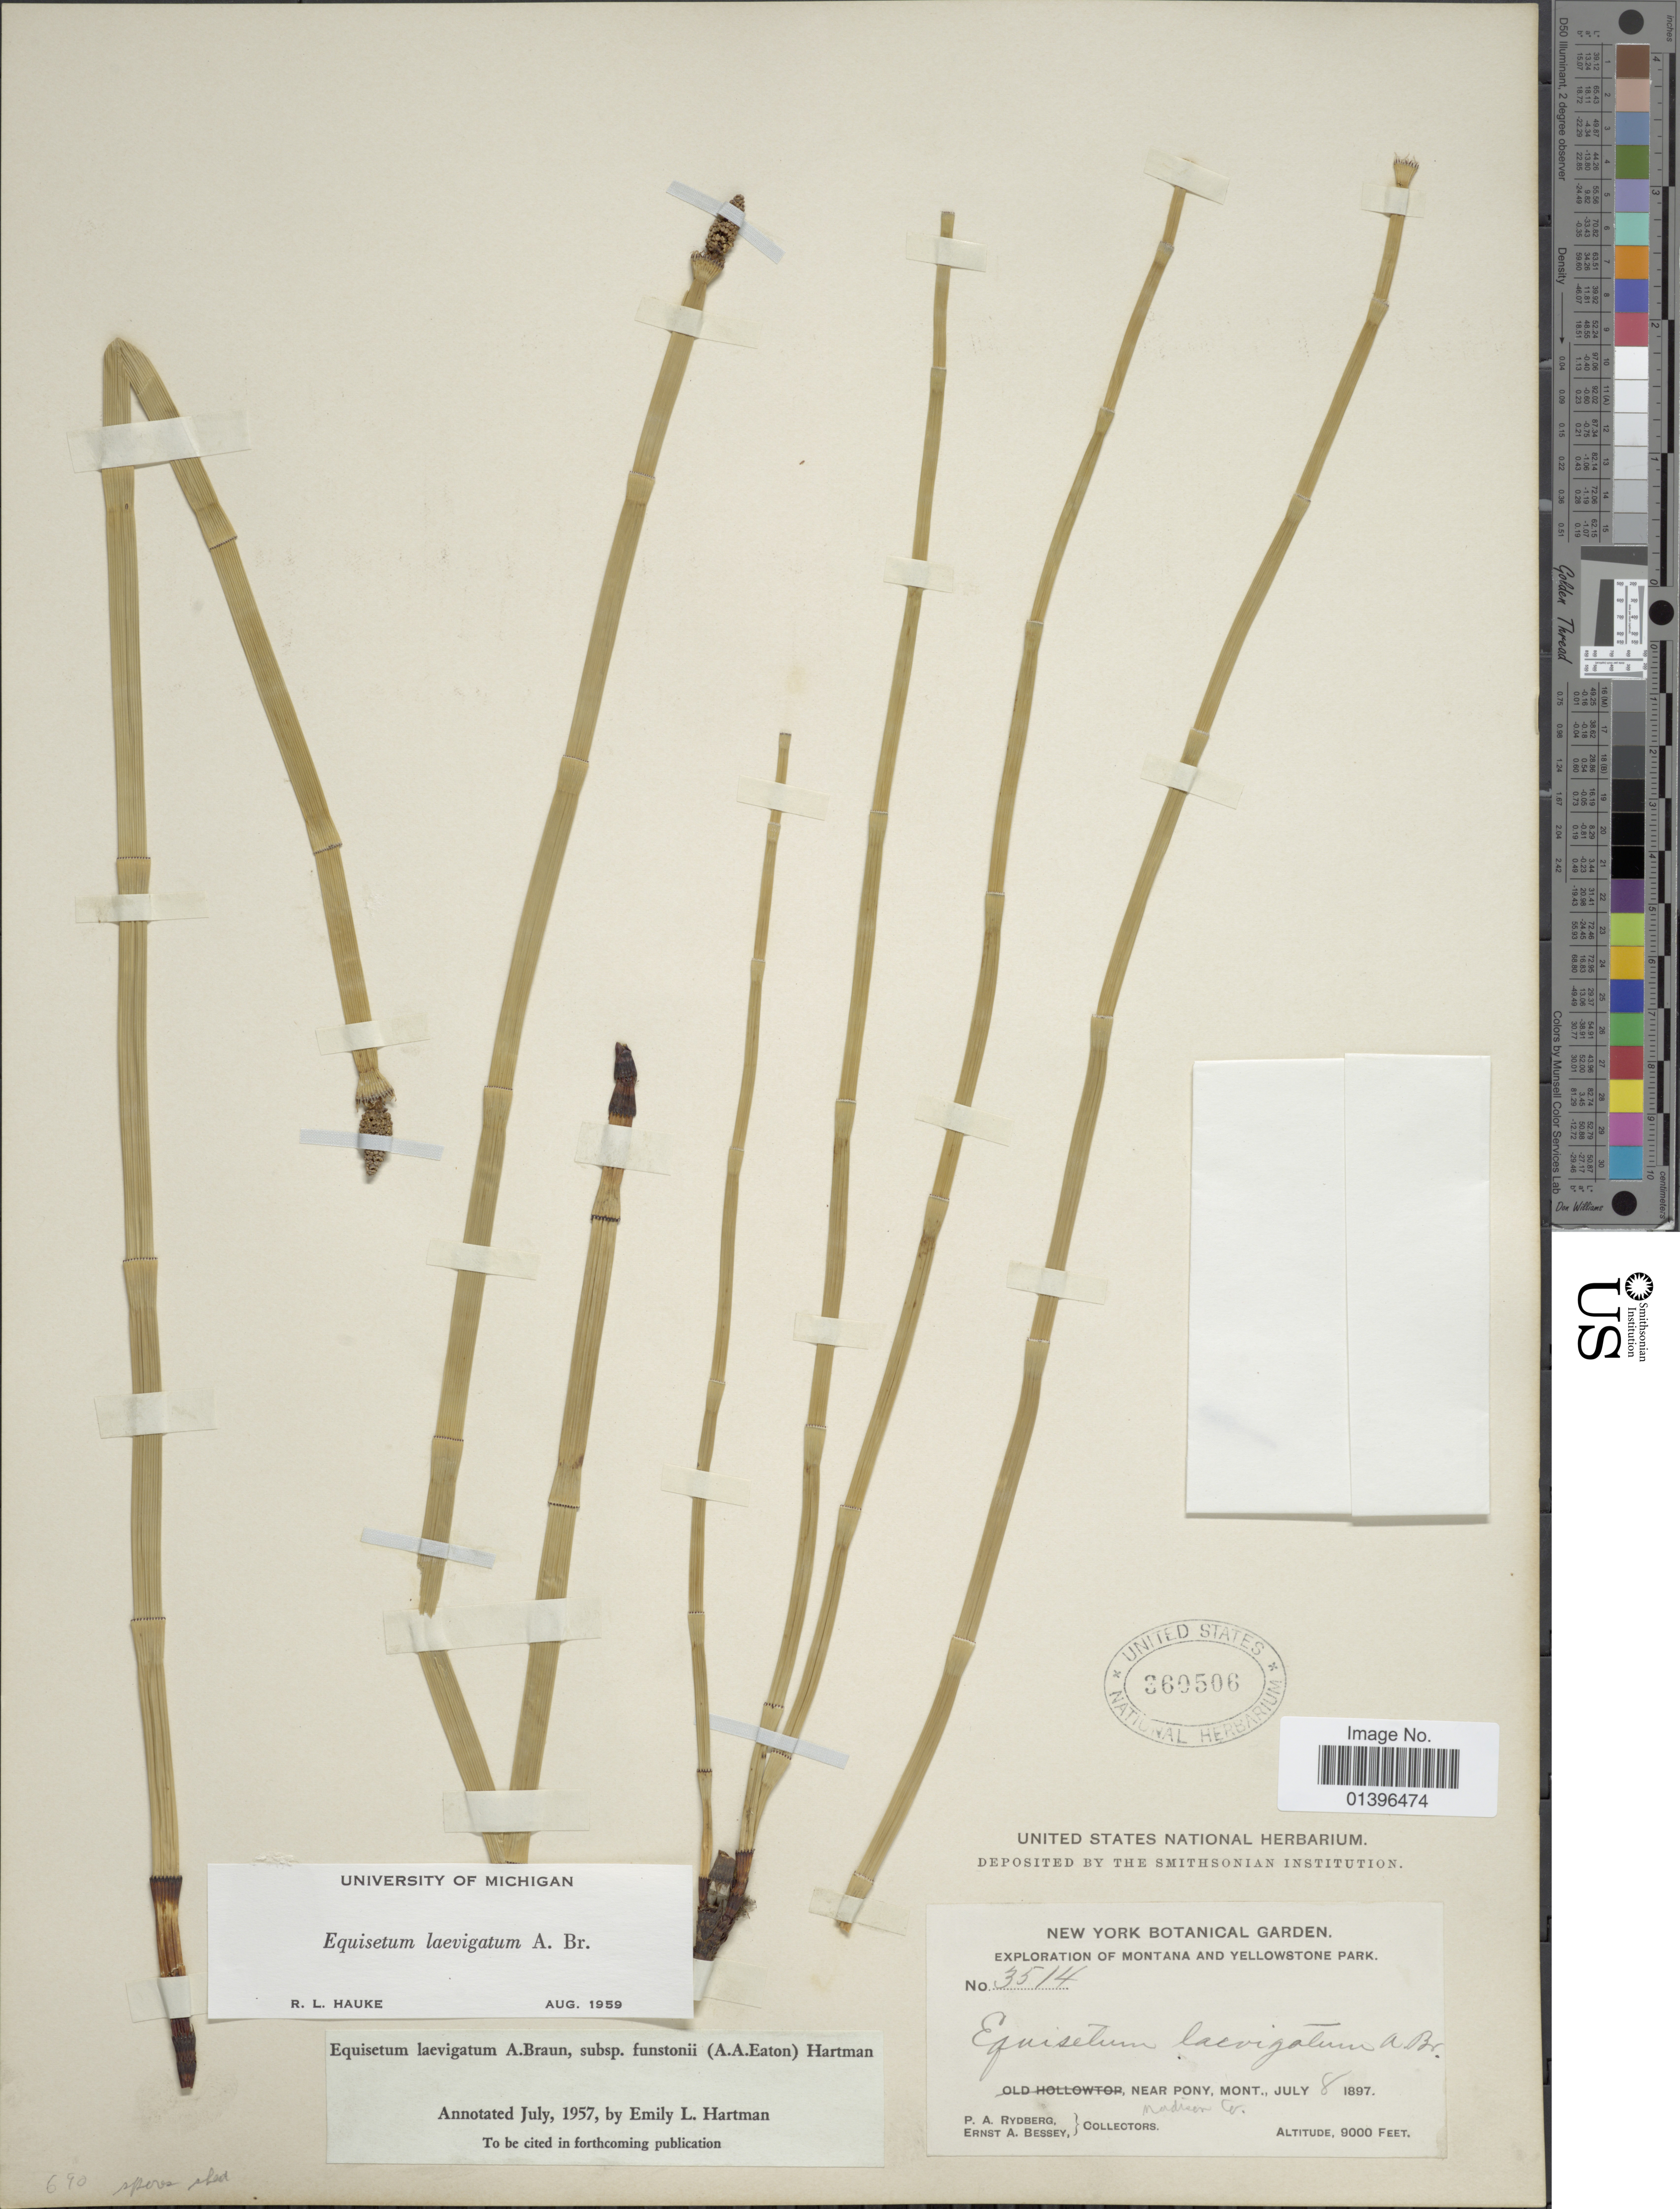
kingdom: Plantae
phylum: Tracheophyta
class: Polypodiopsida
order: Equisetales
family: Equisetaceae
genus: Equisetum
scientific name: Equisetum laevigatum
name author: A. Braun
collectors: P. A. Rydberg & E. A. Bessey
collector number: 3514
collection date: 1897-07-08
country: United States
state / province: Montana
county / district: Madison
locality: Yellowstone Park. Madison Co. near Pony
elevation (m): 2743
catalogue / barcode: US 360506